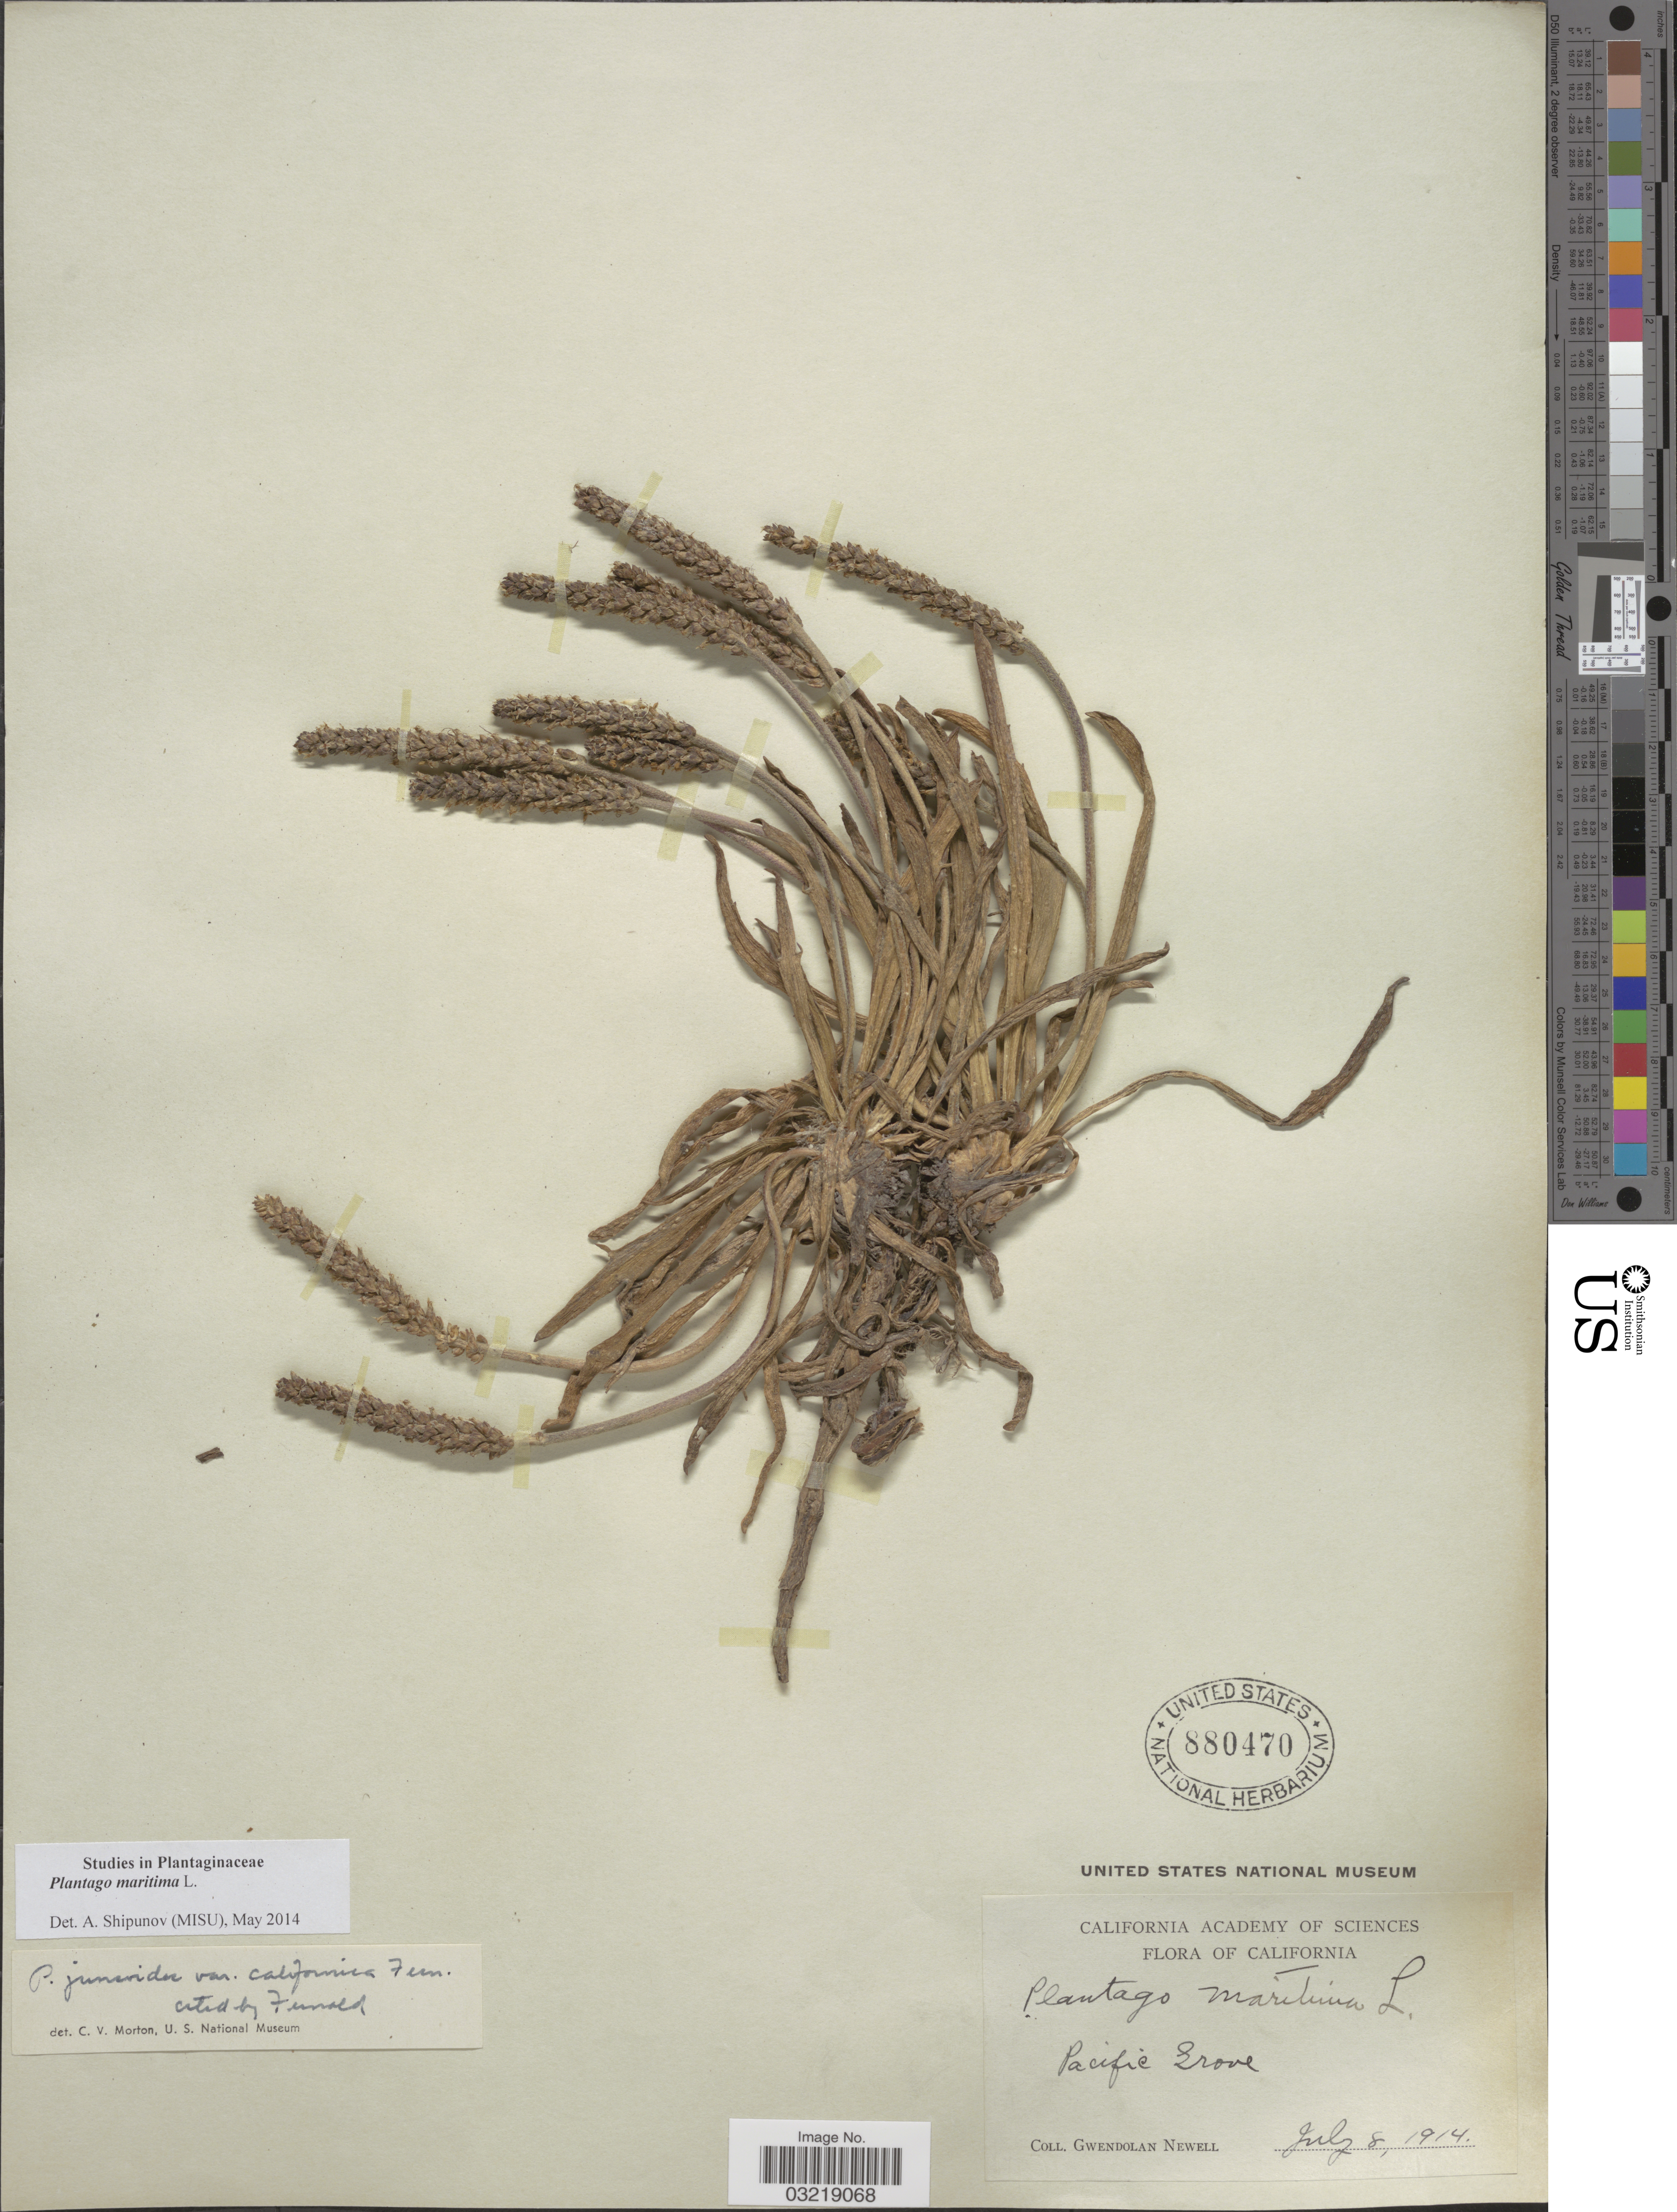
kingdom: Plantae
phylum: Tracheophyta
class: Magnoliopsida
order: Lamiales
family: Plantaginaceae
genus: Plantago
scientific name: Plantago maritima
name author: L.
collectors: G. Newell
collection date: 1914-07-08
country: United States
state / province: California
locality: Pacific Grove.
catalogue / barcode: US 880470